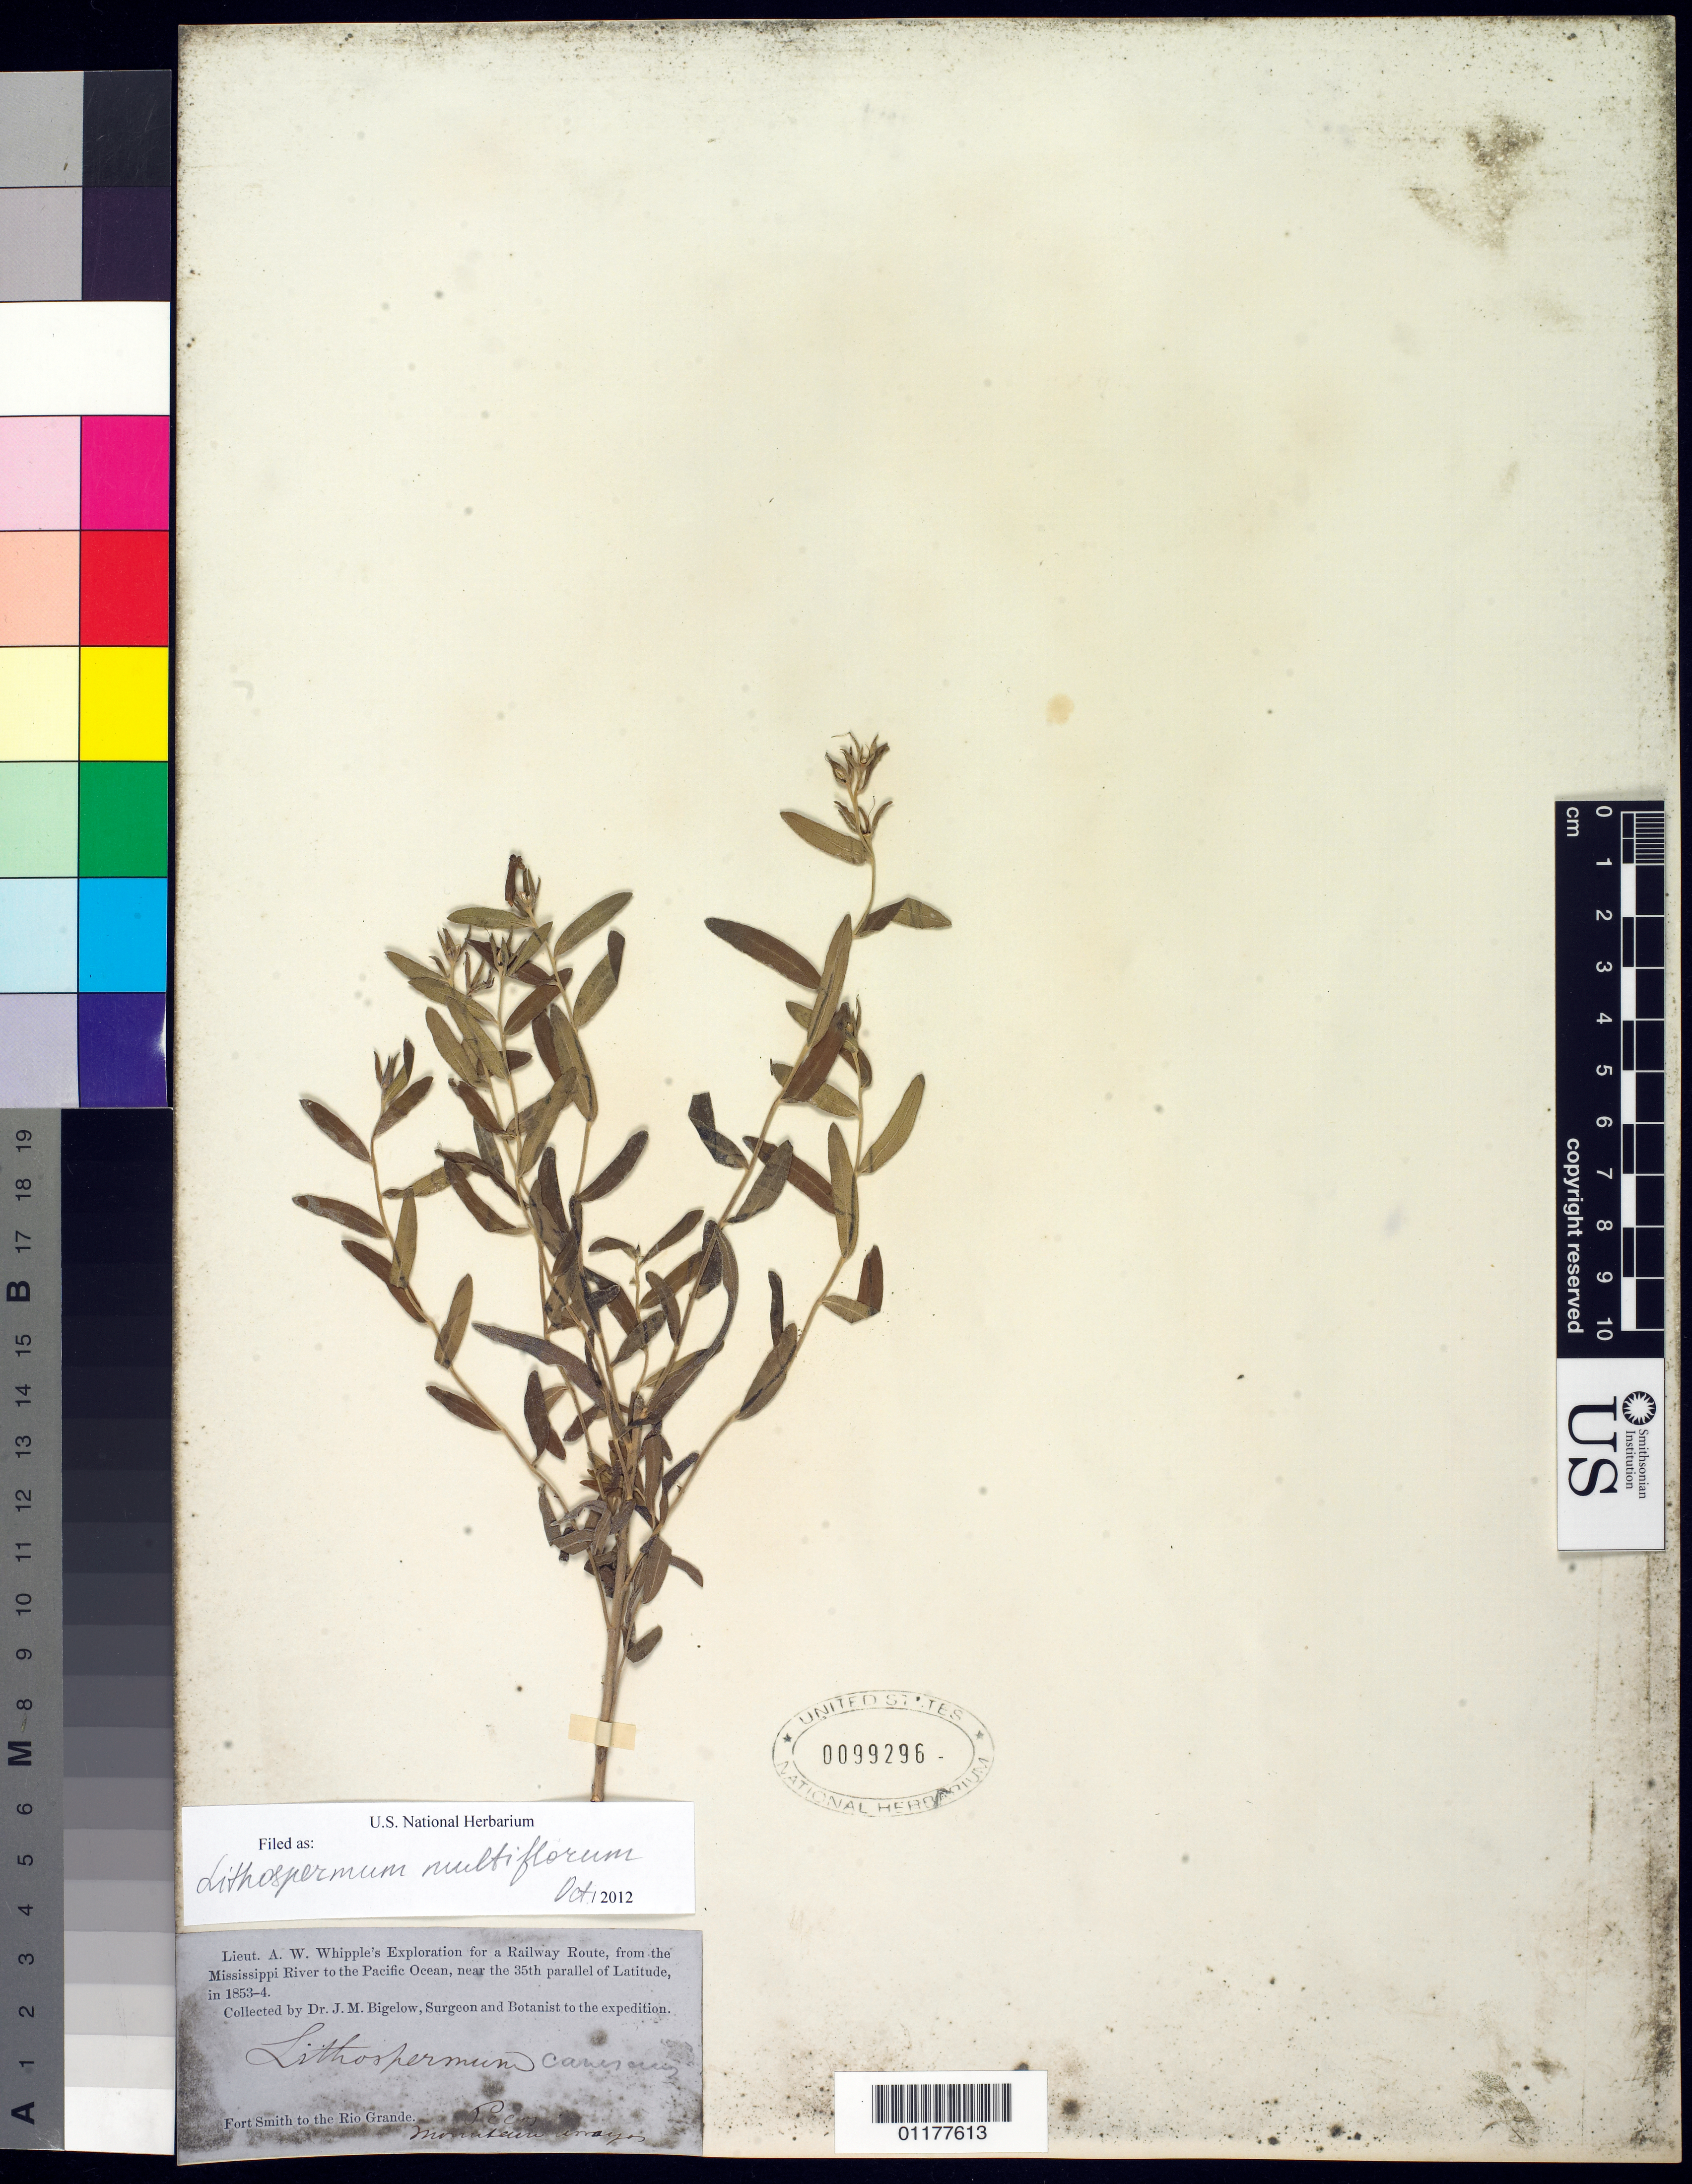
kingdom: Plantae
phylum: Tracheophyta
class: Magnoliopsida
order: Boraginales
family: Boraginaceae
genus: Lithospermum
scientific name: Lithospermum multiflorum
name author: Torr. ex A. Gray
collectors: J. M. Bigelow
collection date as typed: ---1853 to -- --- 1854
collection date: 1853/1854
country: United States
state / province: New Mexico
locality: Pecos Mountains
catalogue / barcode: US 99296